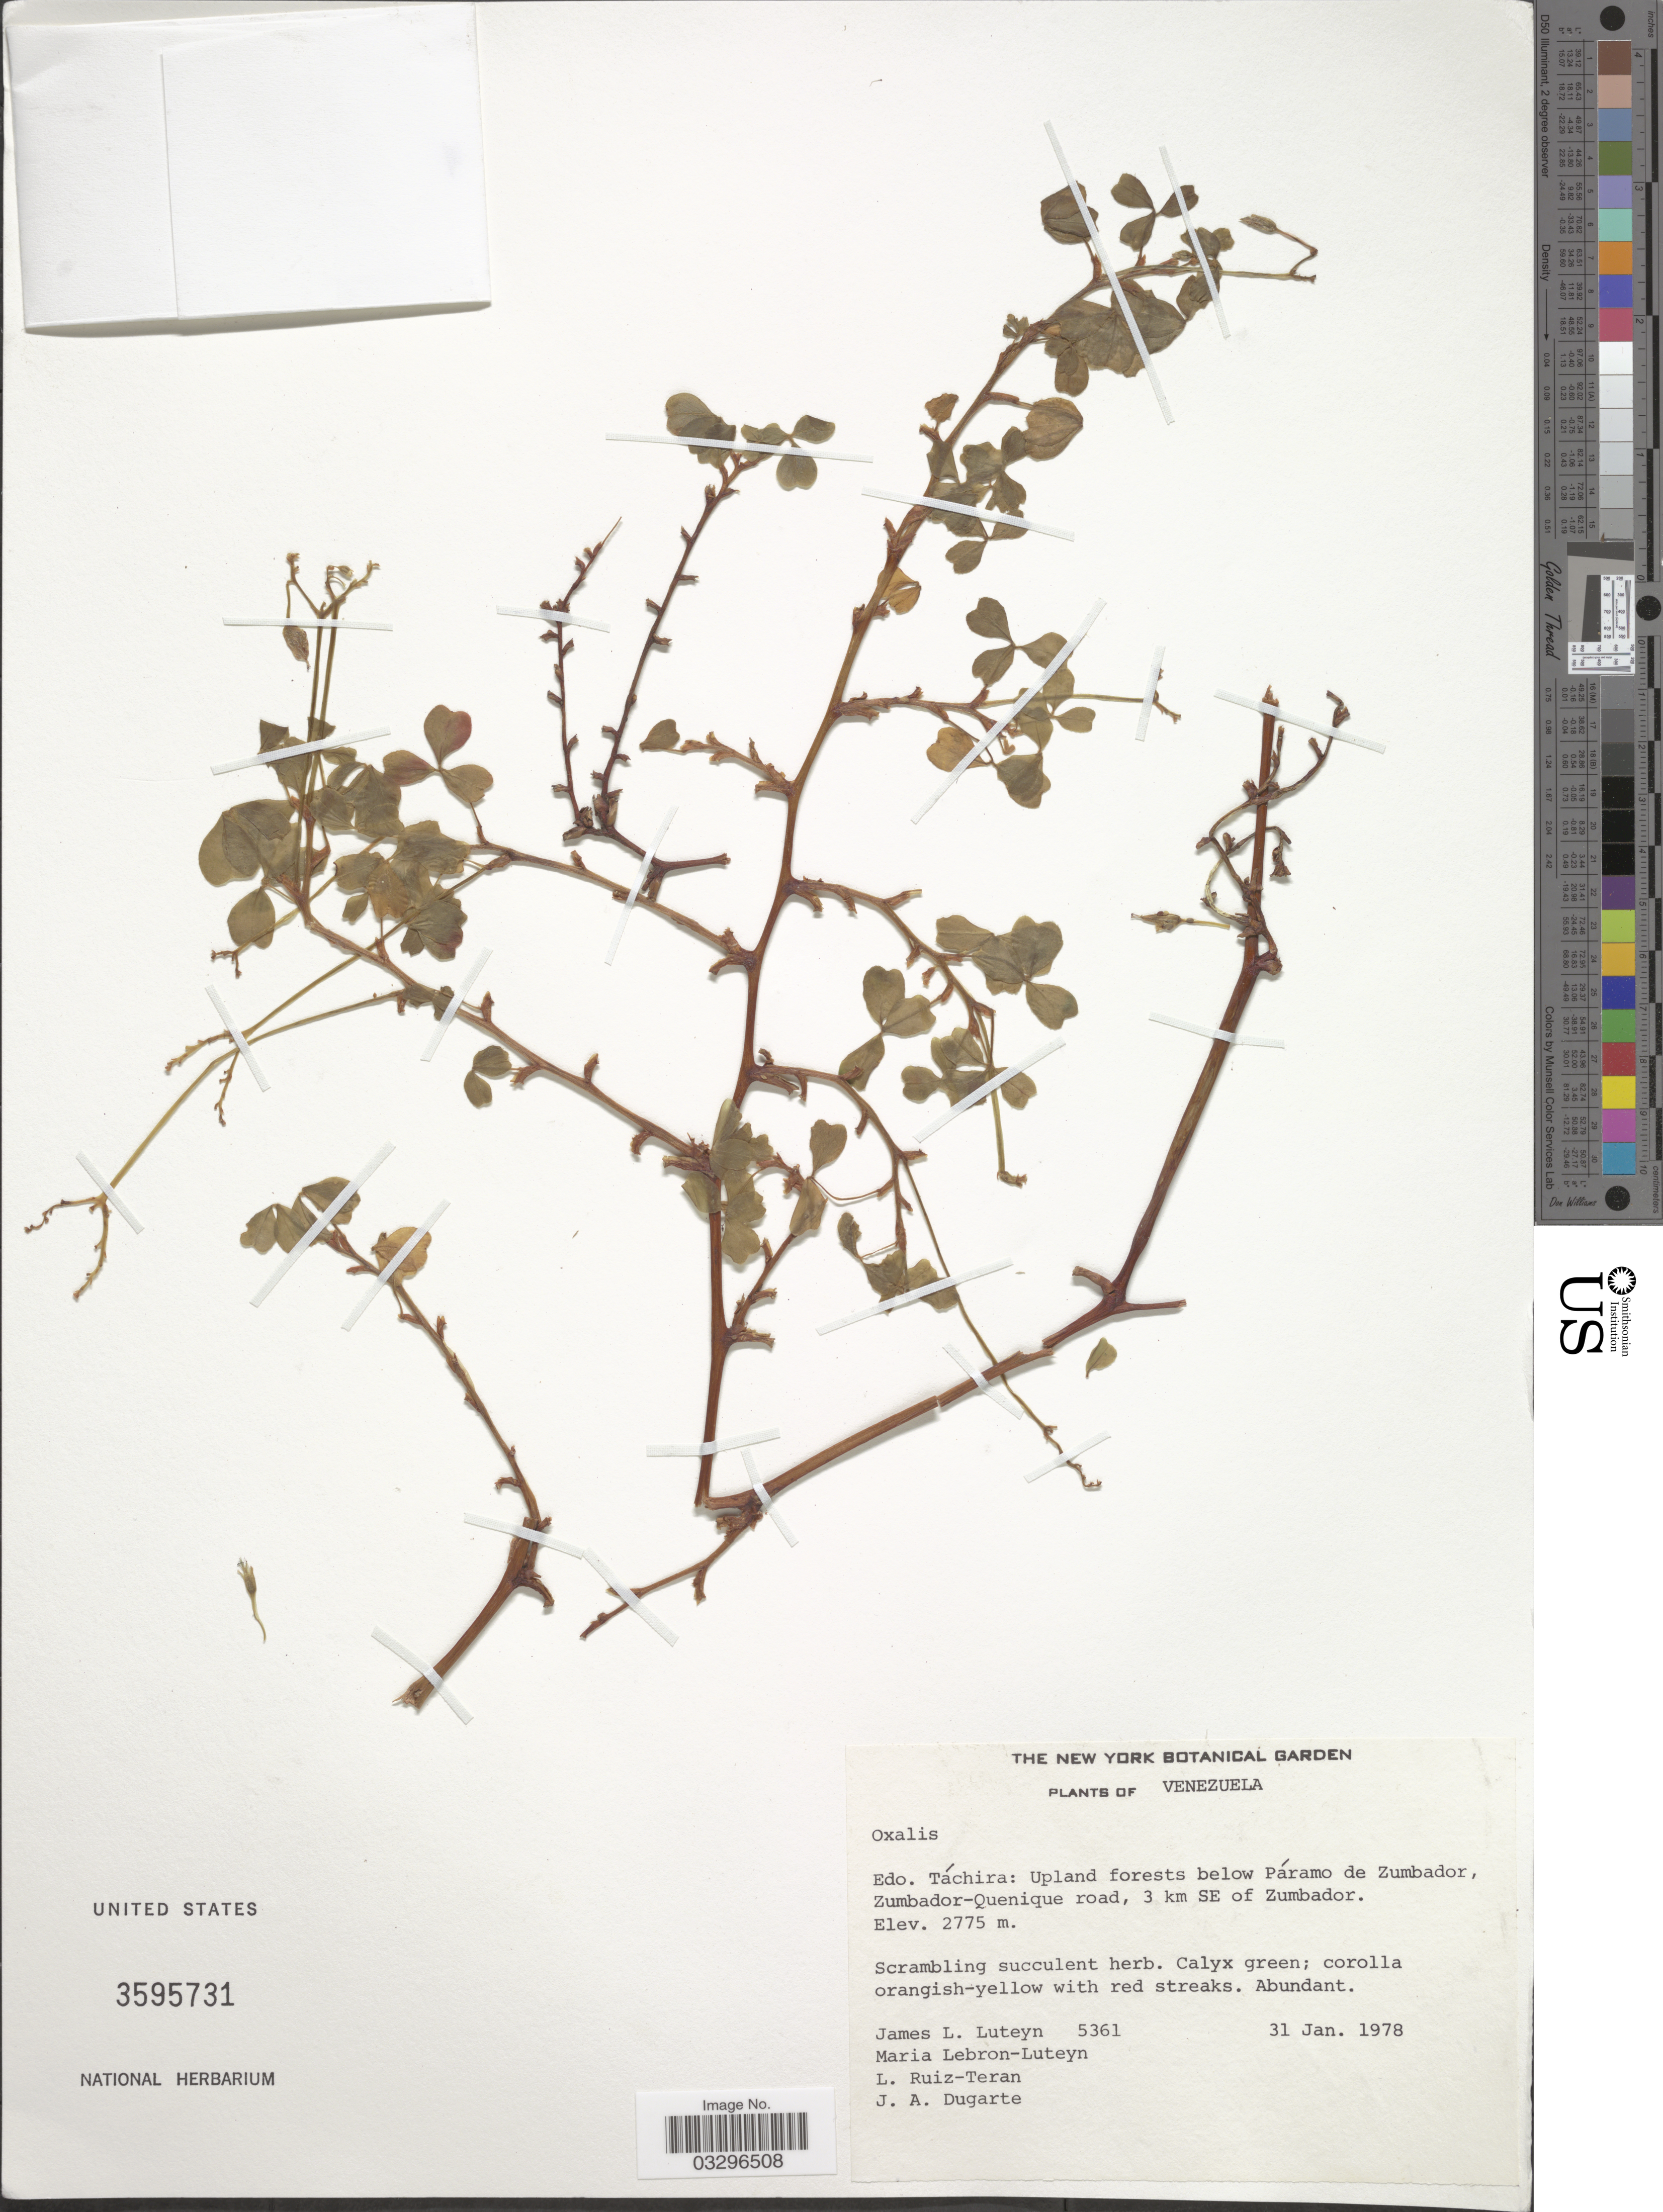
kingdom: Plantae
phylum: Tracheophyta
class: Magnoliopsida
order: Oxalidales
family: Oxalidaceae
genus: Oxalis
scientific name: Oxalis debilis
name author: Kunth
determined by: Canelón, Daniela S., (PORT), BioCentro-UNELLEZ (VENEZUELA)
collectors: J. Luteyn, M. L. Lebrón-Luteyn, L. E. Ruíz-Terán & J. Dugarte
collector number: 5361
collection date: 1978-01-31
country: Venezuela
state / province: Tachira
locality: Upland forests below Páramo de Zumbador, Zumbador-Quenique road, 3 km SE of Zumbador.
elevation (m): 2775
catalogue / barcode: US 3595731